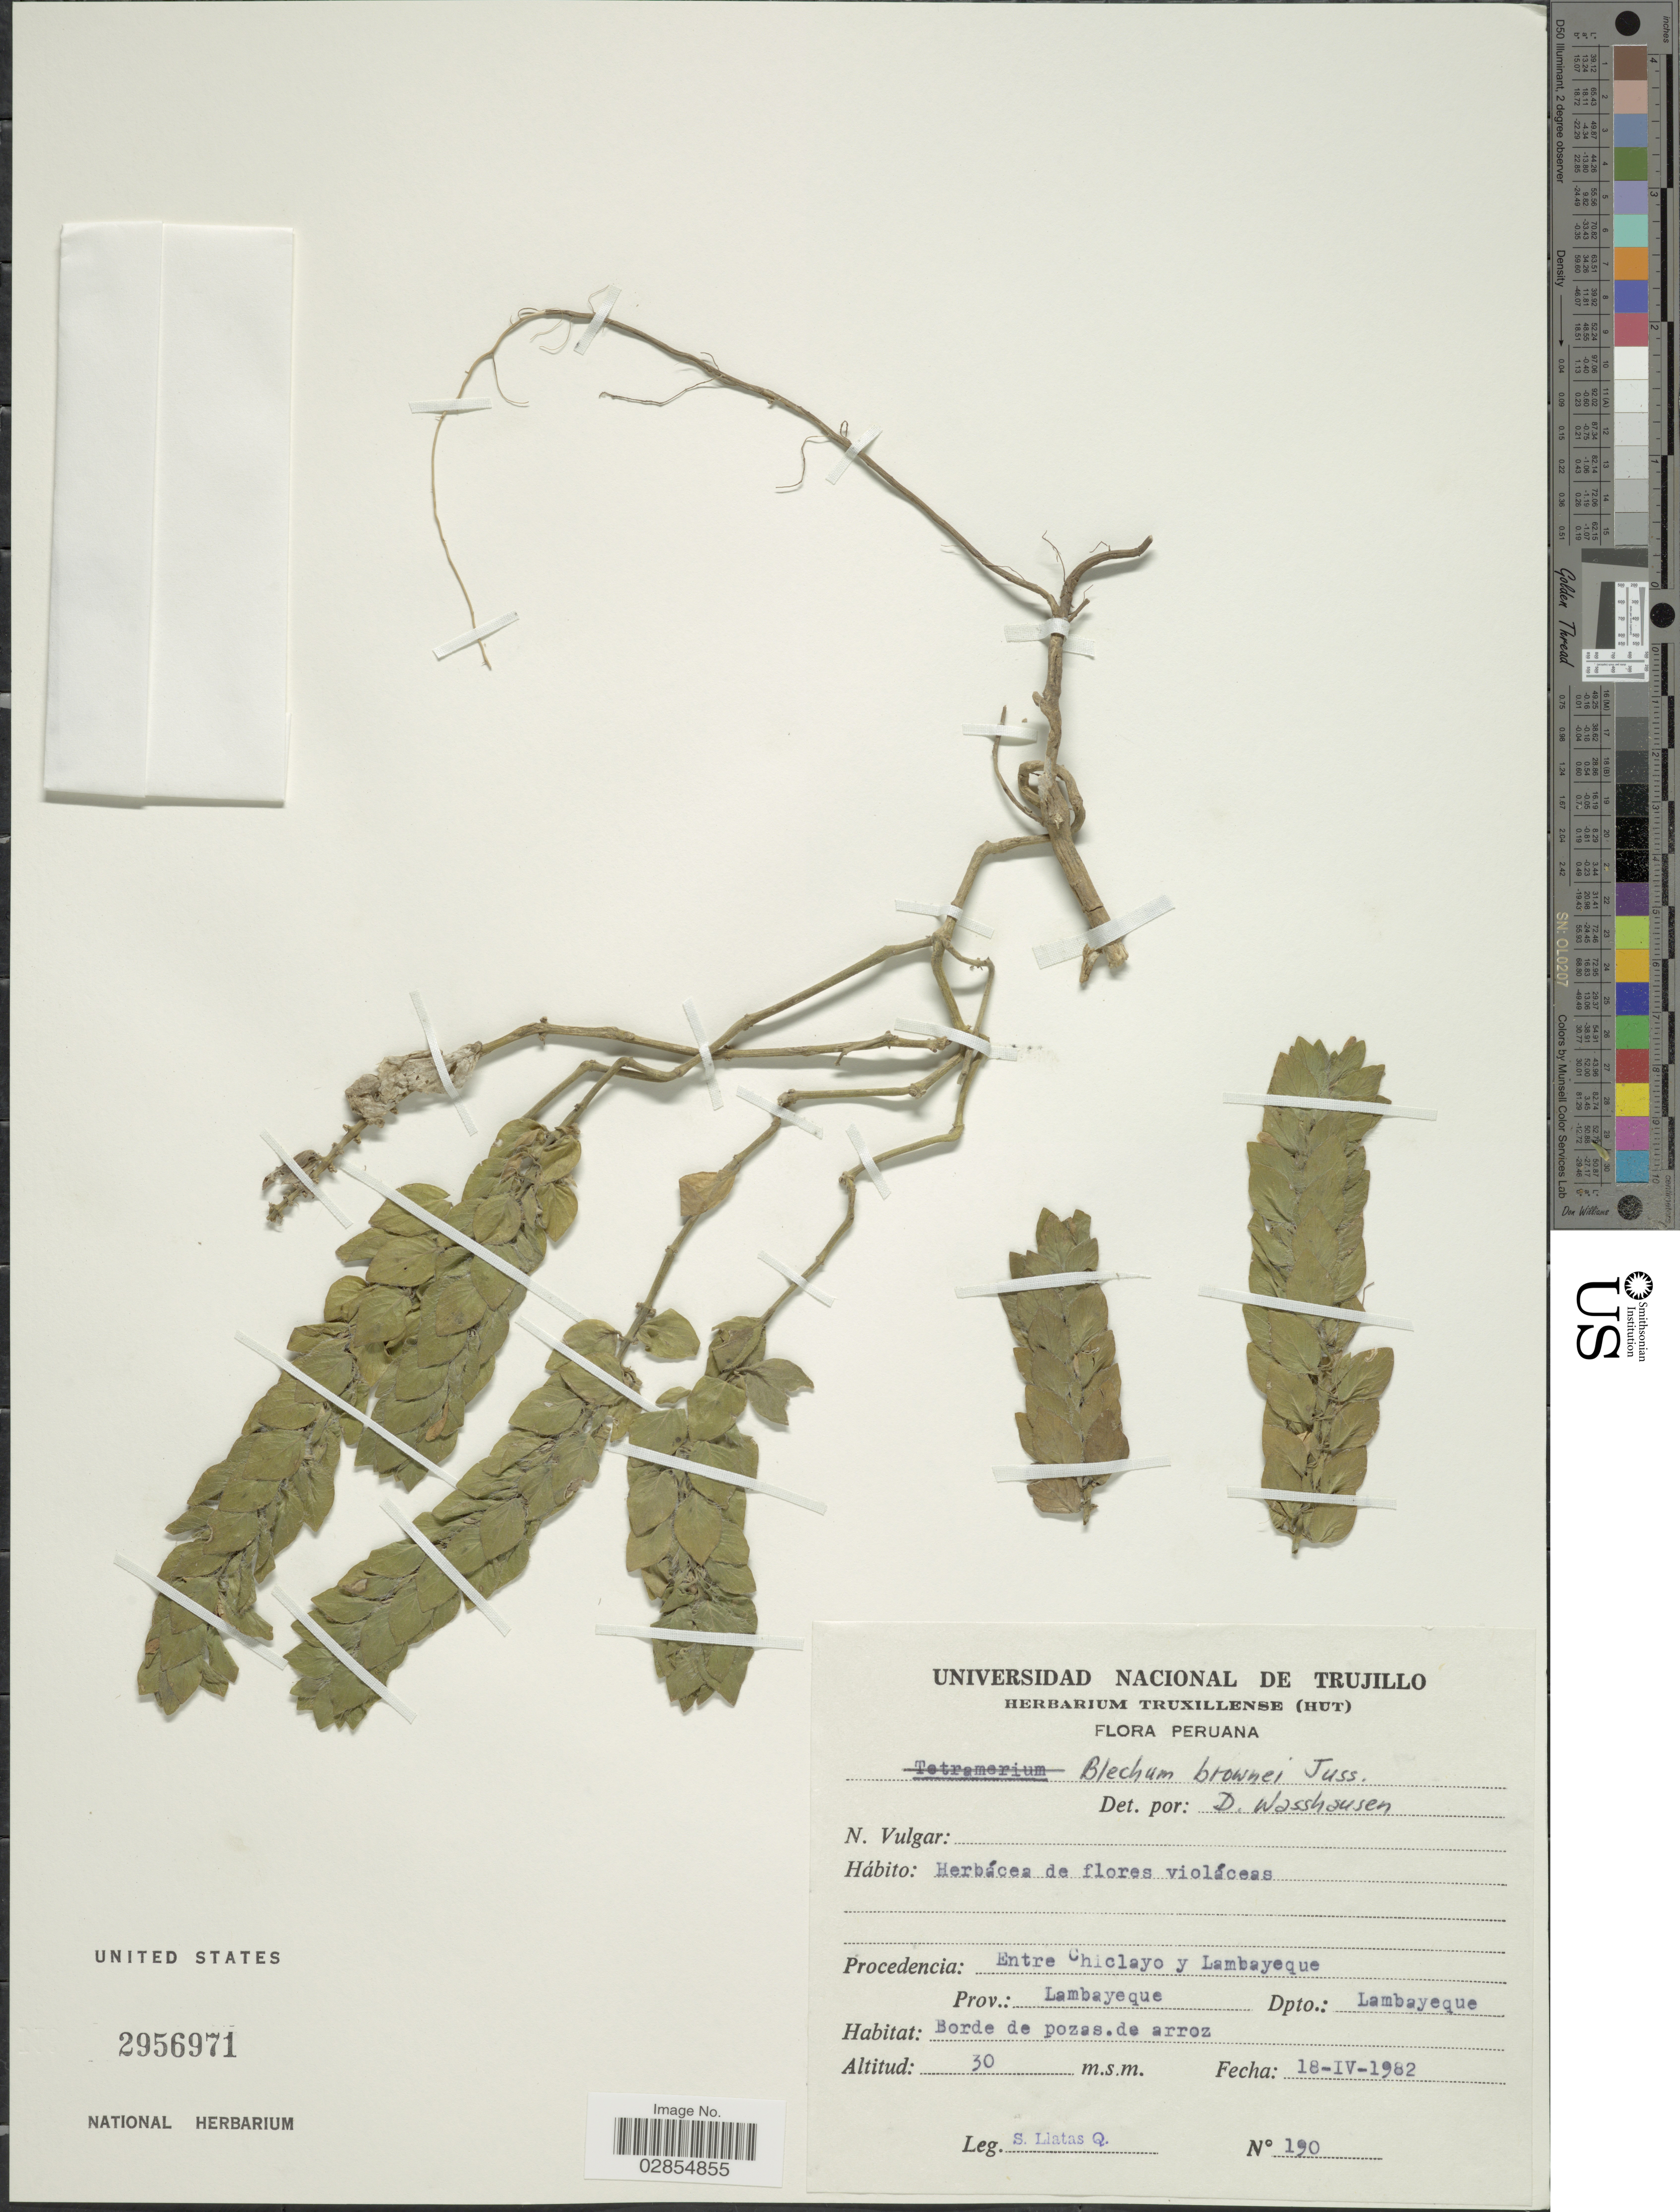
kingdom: Plantae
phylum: Tracheophyta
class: Magnoliopsida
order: Lamiales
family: Acanthaceae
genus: Blechum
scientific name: Blechum brownei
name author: Juss.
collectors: S. Llatas Quiroz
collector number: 190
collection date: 1982-04-18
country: Peru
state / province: Lambayeque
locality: Entre Chiclayo y Lambayeque. Prov.: Lambayeque. Dpto.: Lambayeque.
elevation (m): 30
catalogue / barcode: US 2956971